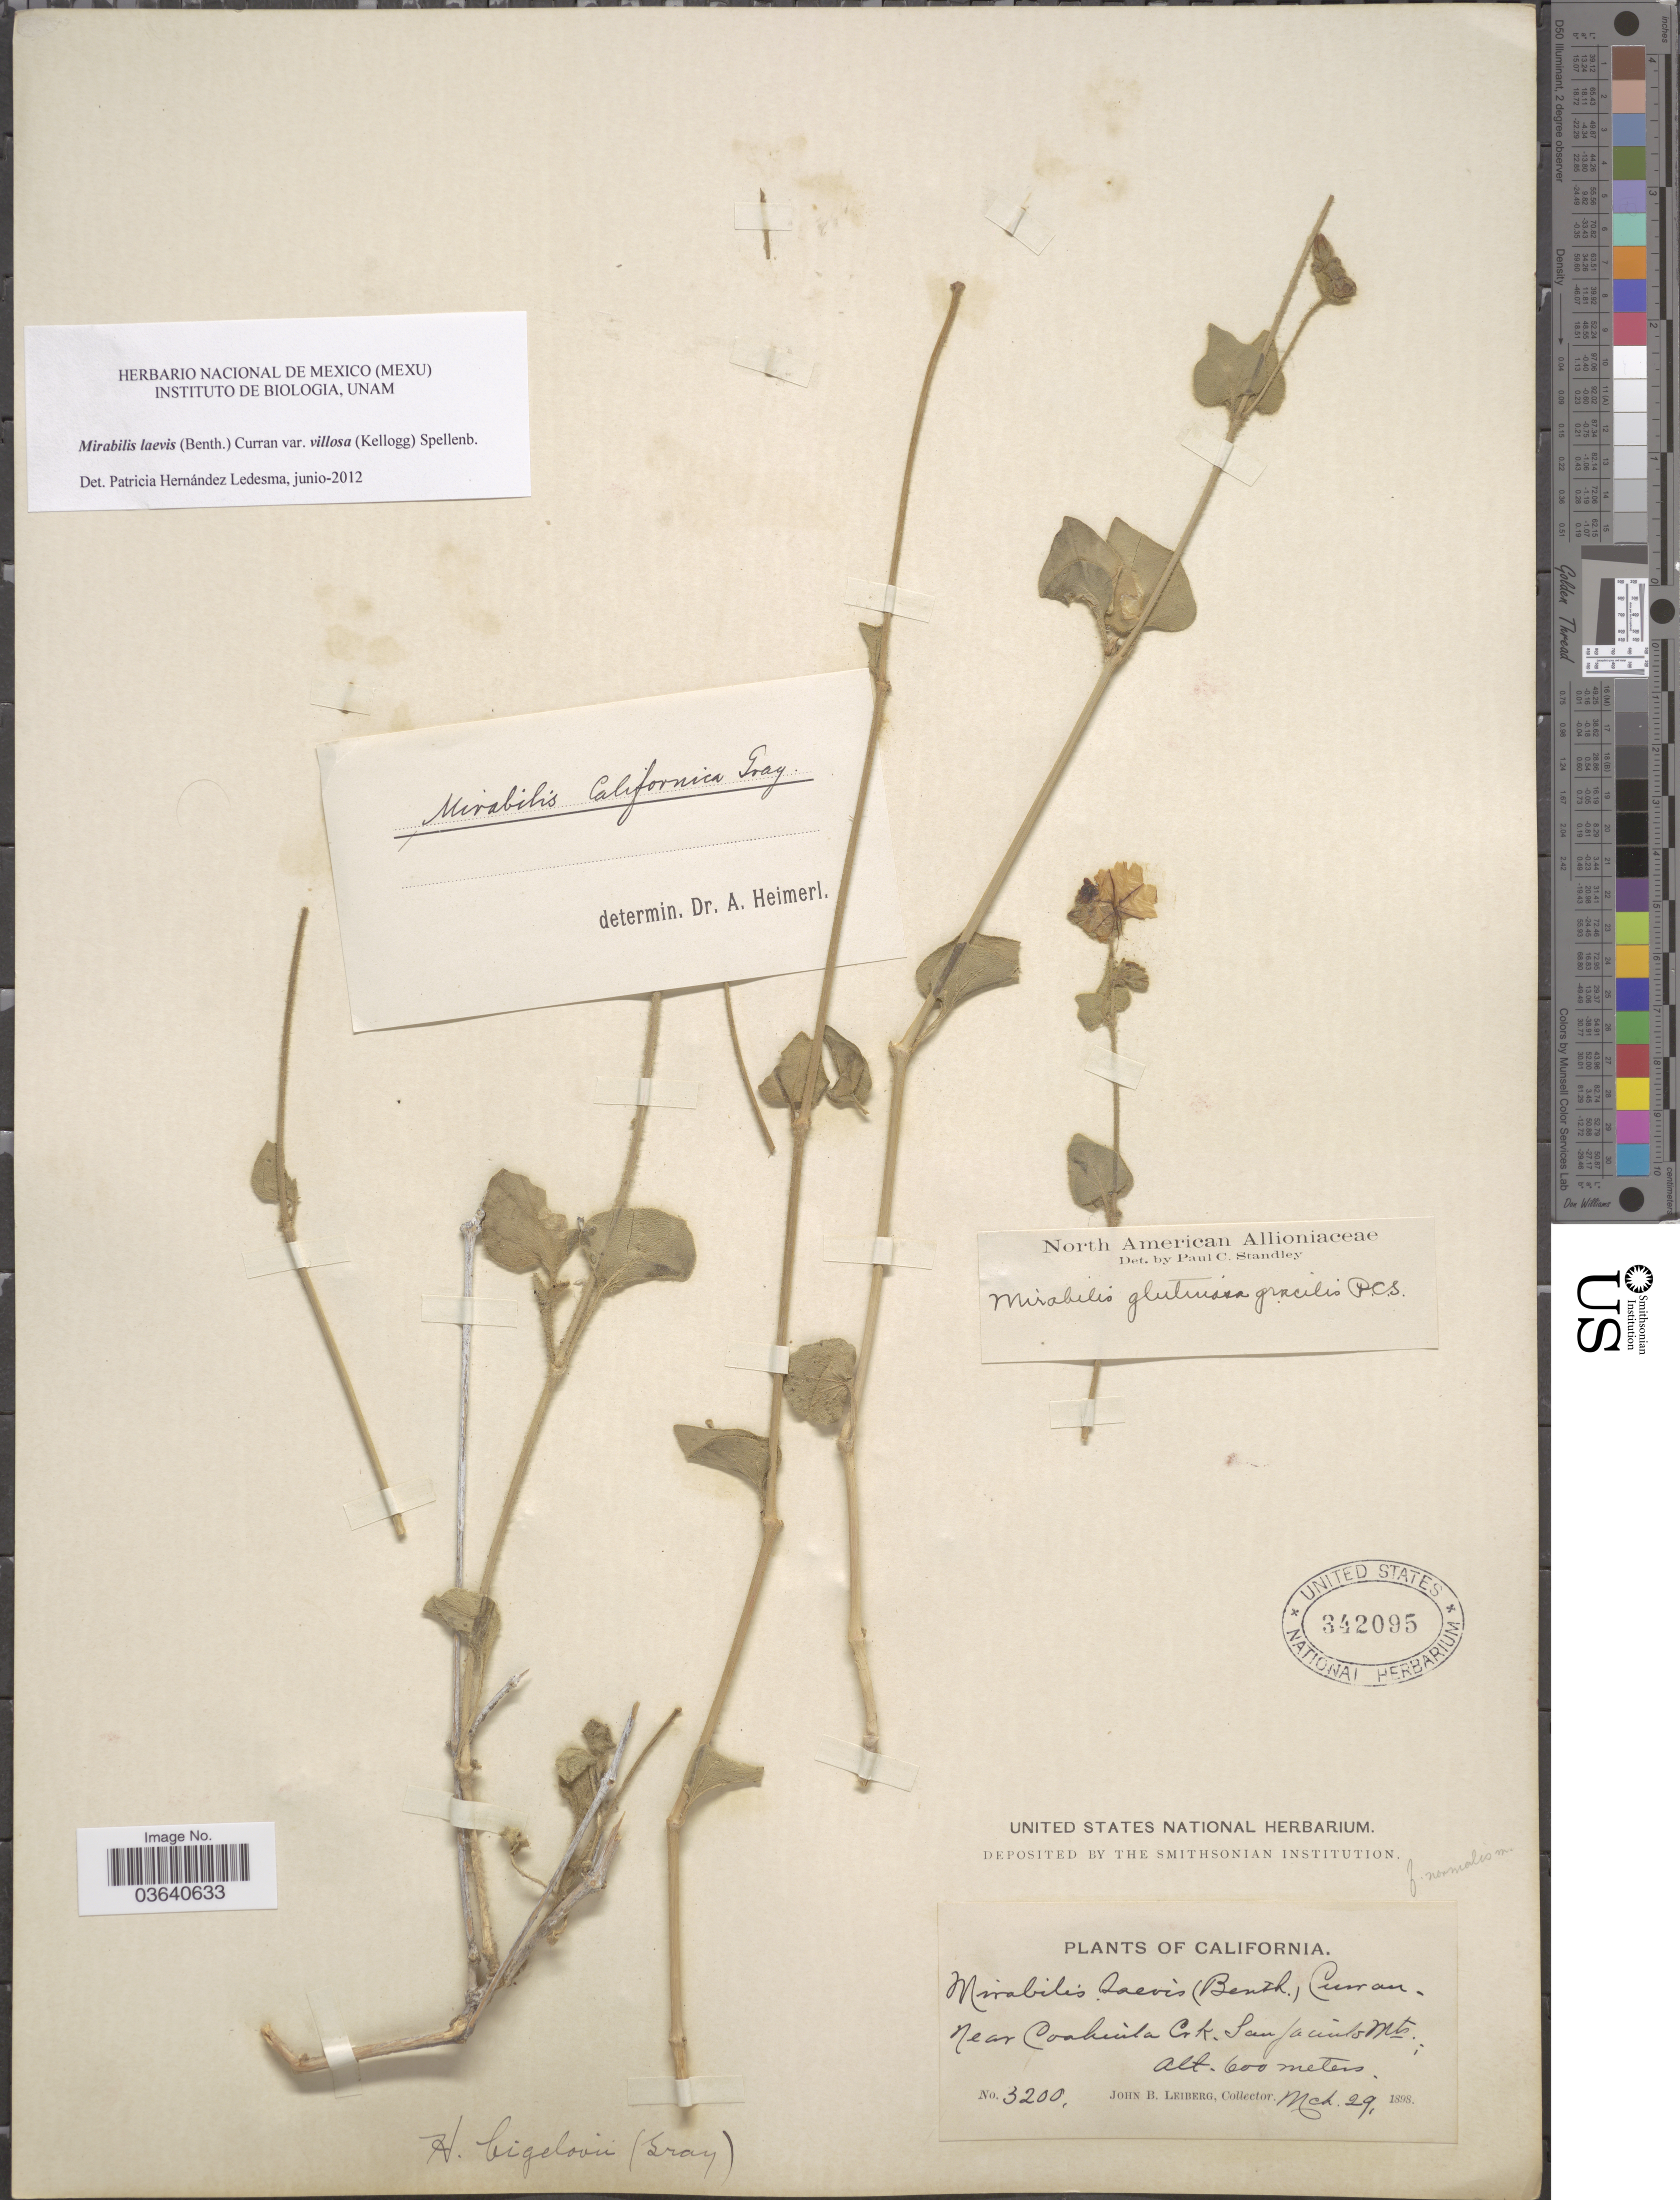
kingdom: Plantae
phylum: Tracheophyta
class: Magnoliopsida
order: Caryophyllales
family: Nyctaginaceae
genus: Mirabilis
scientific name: Mirabilis laevis var. villosa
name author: (Kellogg) Spellenb.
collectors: J. B. Leiberg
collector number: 3200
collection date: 1898-03-29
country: United States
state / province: California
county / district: Riverside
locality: Near Coahuila Crk. San Jacinto Mts.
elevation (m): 600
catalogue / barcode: US 342095